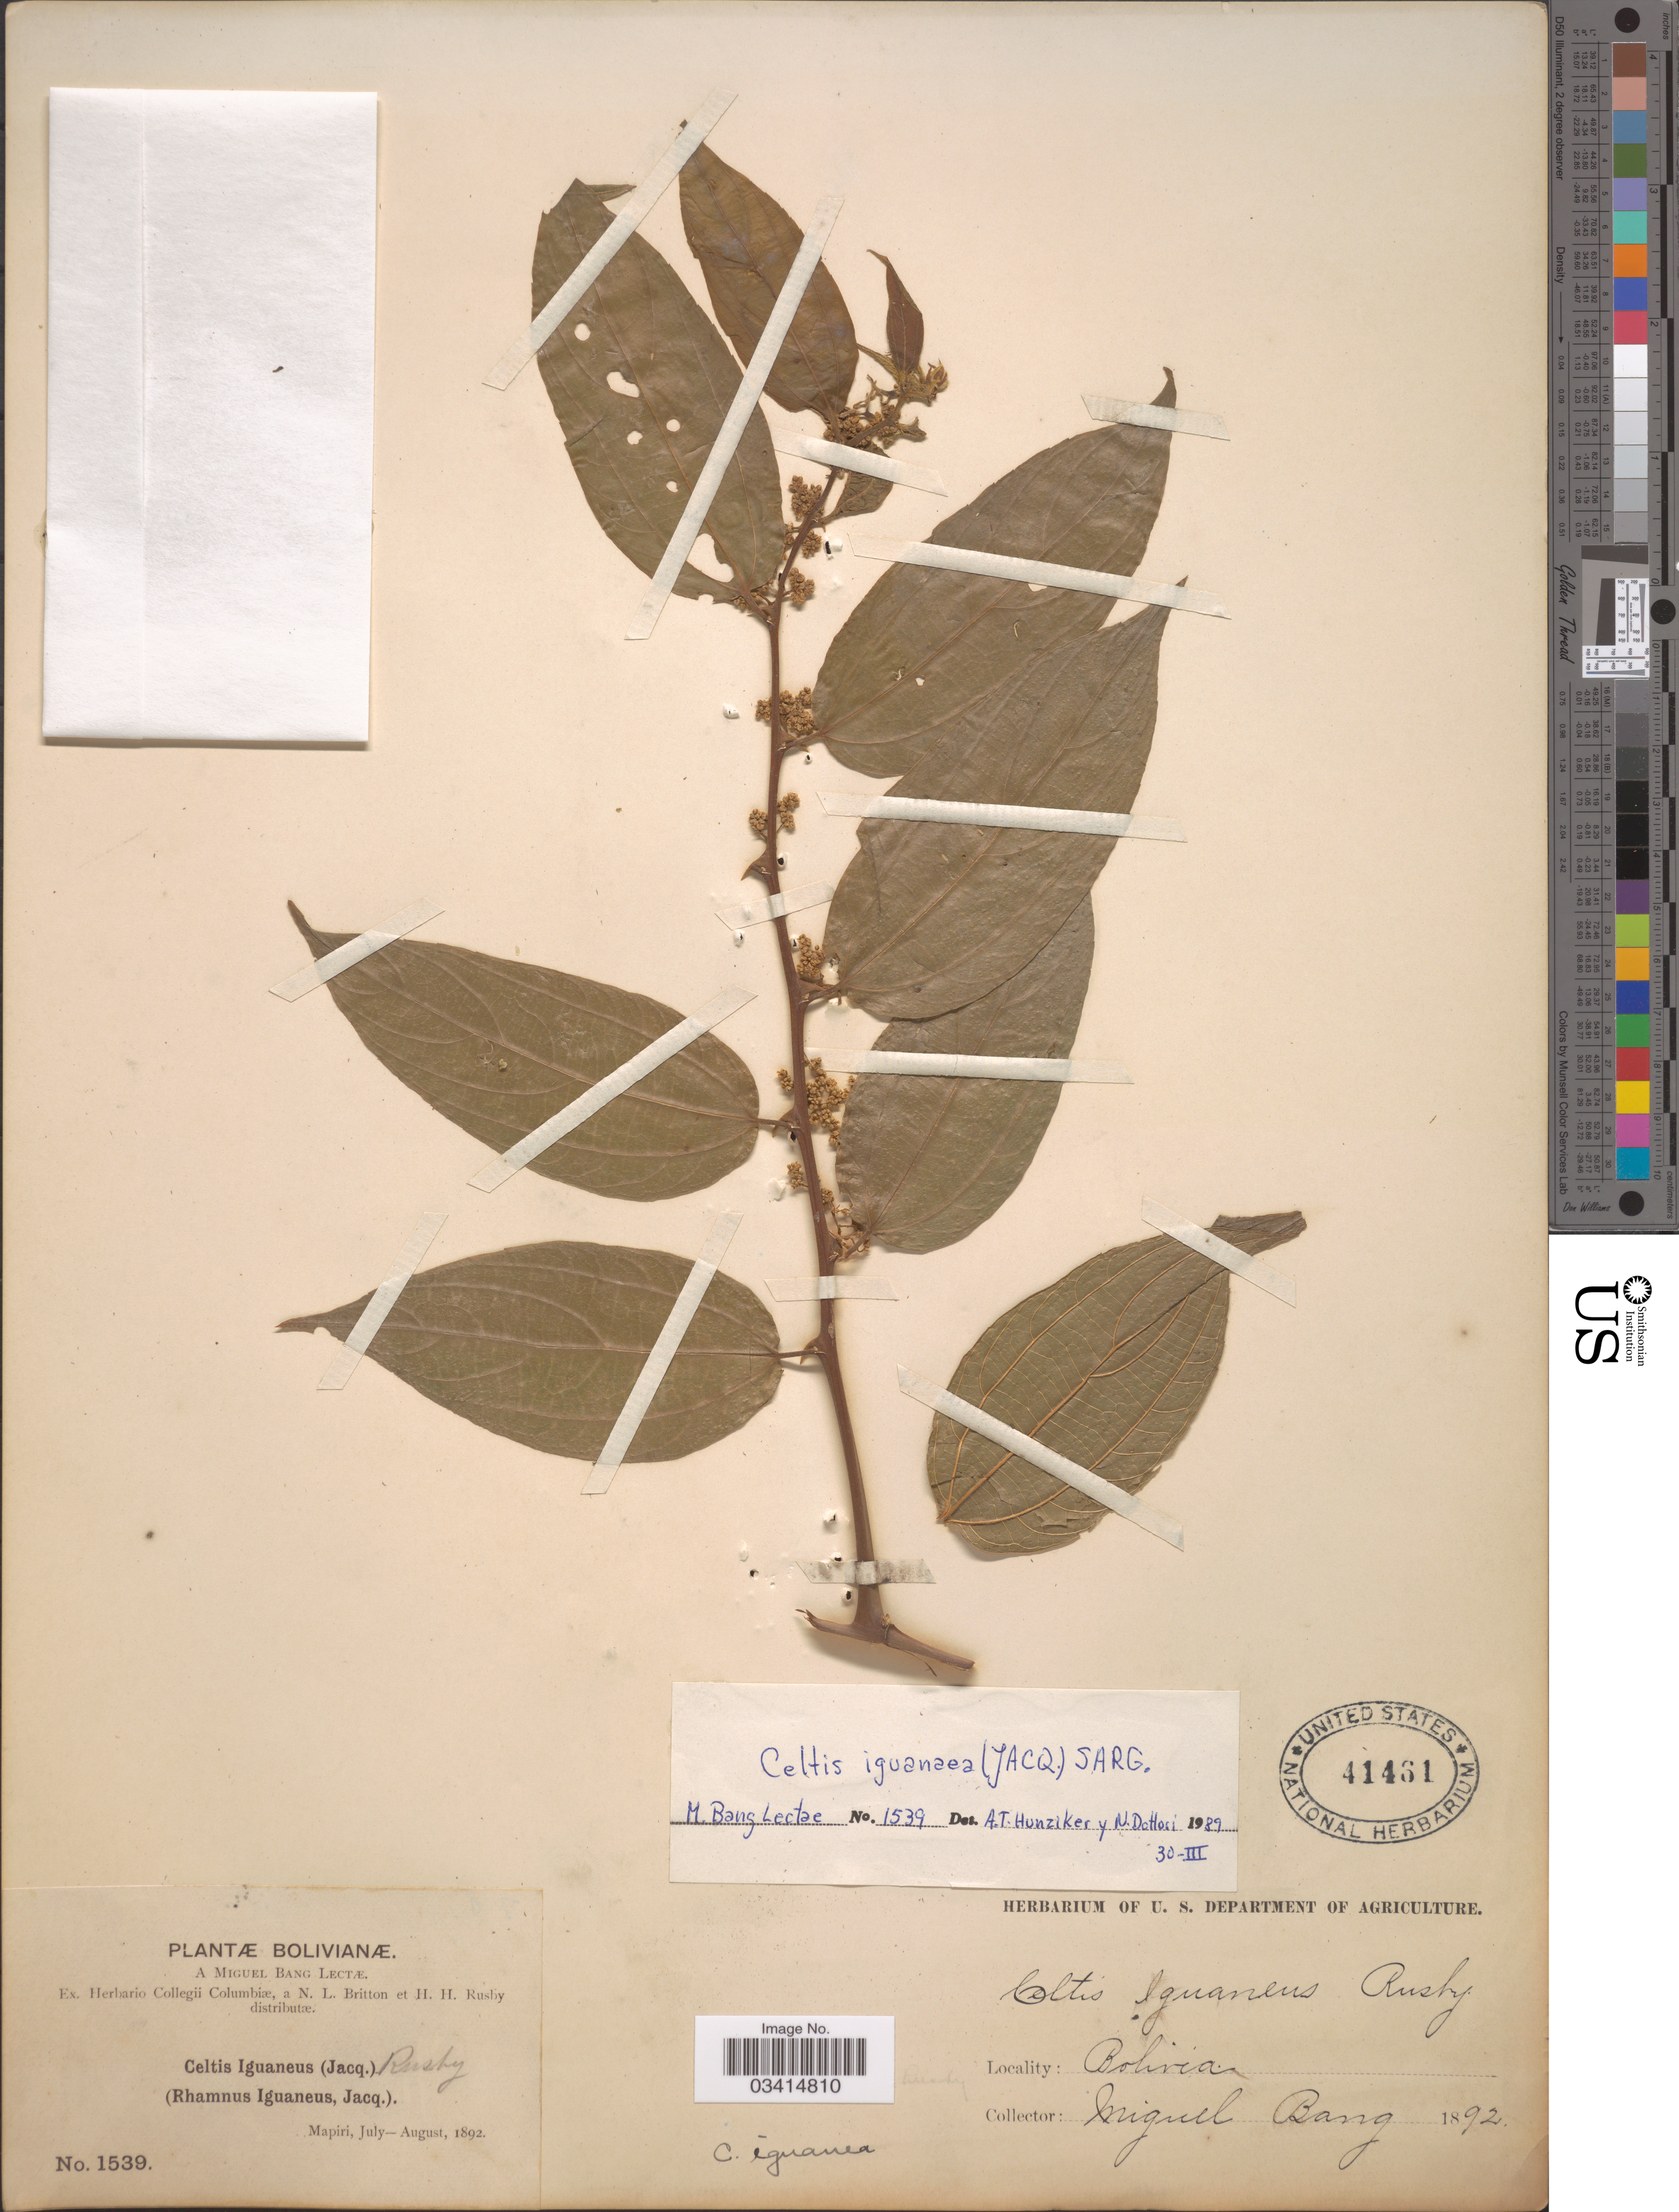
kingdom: Plantae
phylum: Tracheophyta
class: Magnoliopsida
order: Rosales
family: Cannabaceae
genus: Celtis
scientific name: Celtis iguanaea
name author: (Jacq.) Sarg.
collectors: M. Bang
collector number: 1539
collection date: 1892-07/1892-08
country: Bolivia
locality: Mapiri.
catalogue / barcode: US 41461